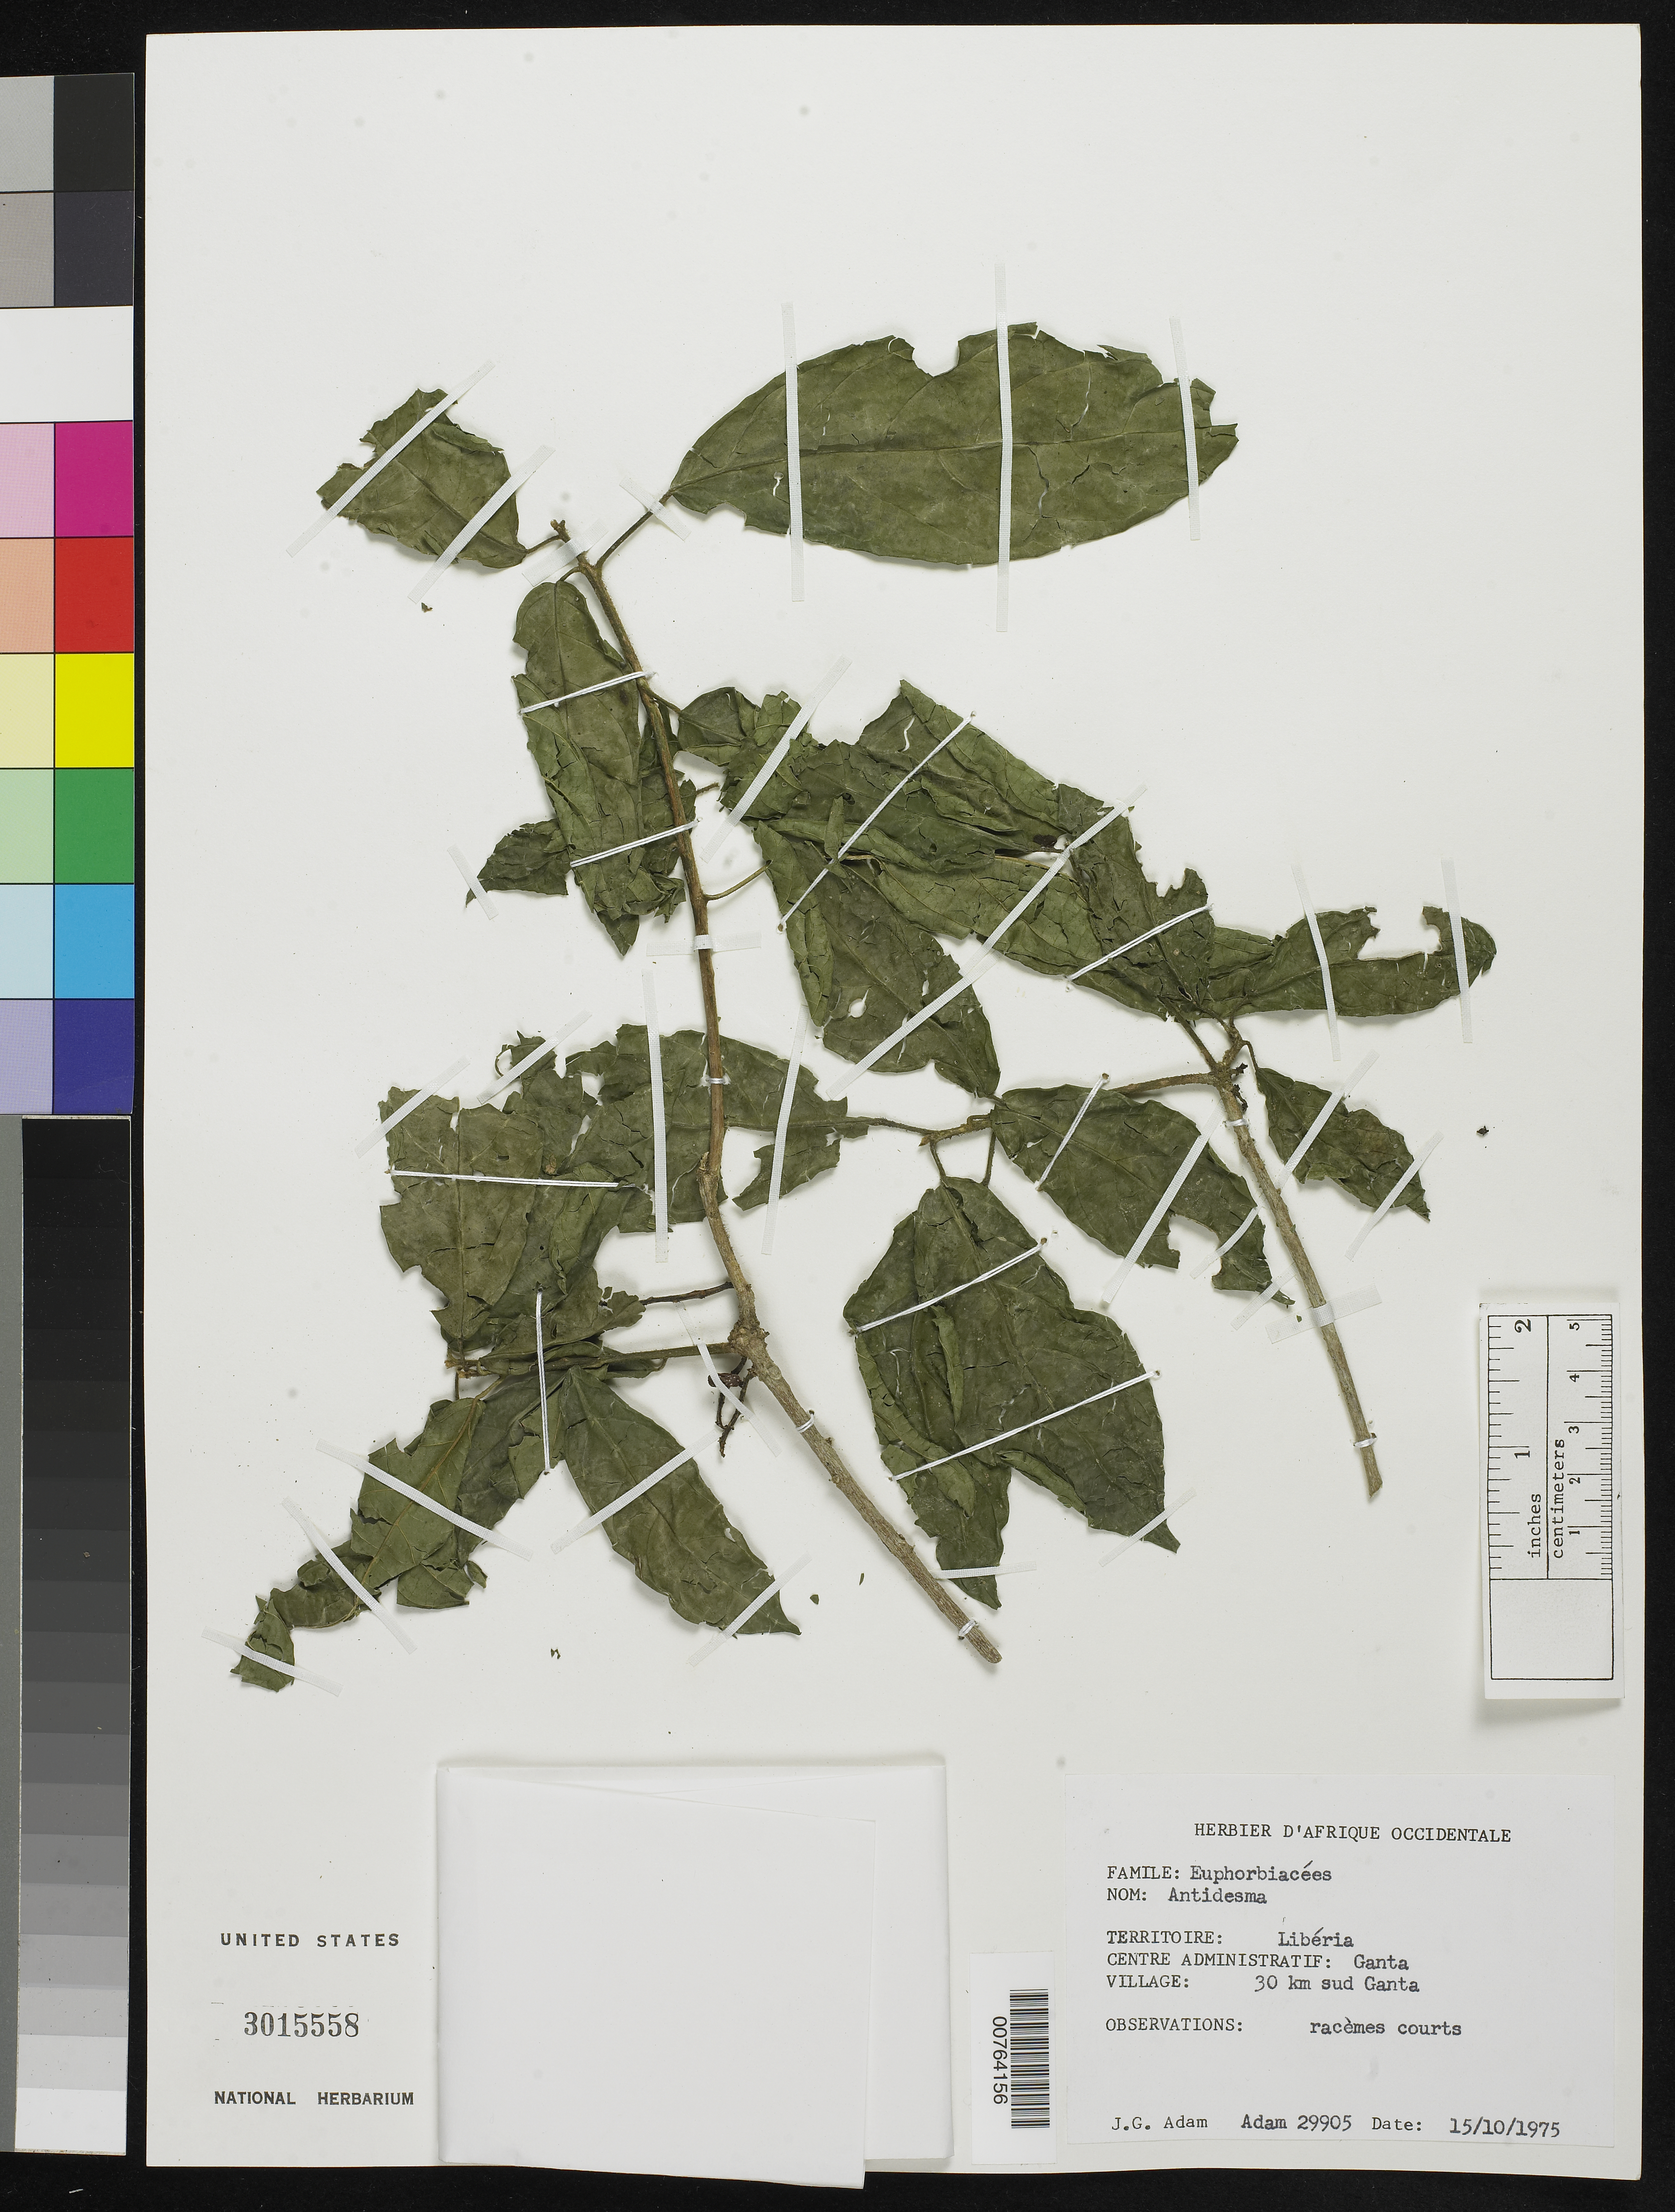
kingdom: Plantae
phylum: Tracheophyta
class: Magnoliopsida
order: Malpighiales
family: Phyllanthaceae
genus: Antidesma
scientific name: Antidesma sp.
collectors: J. Adam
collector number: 29905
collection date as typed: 15 Oct 1975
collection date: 1975-10-15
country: Liberia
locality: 30 km south of Ganta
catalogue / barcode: US 3015558